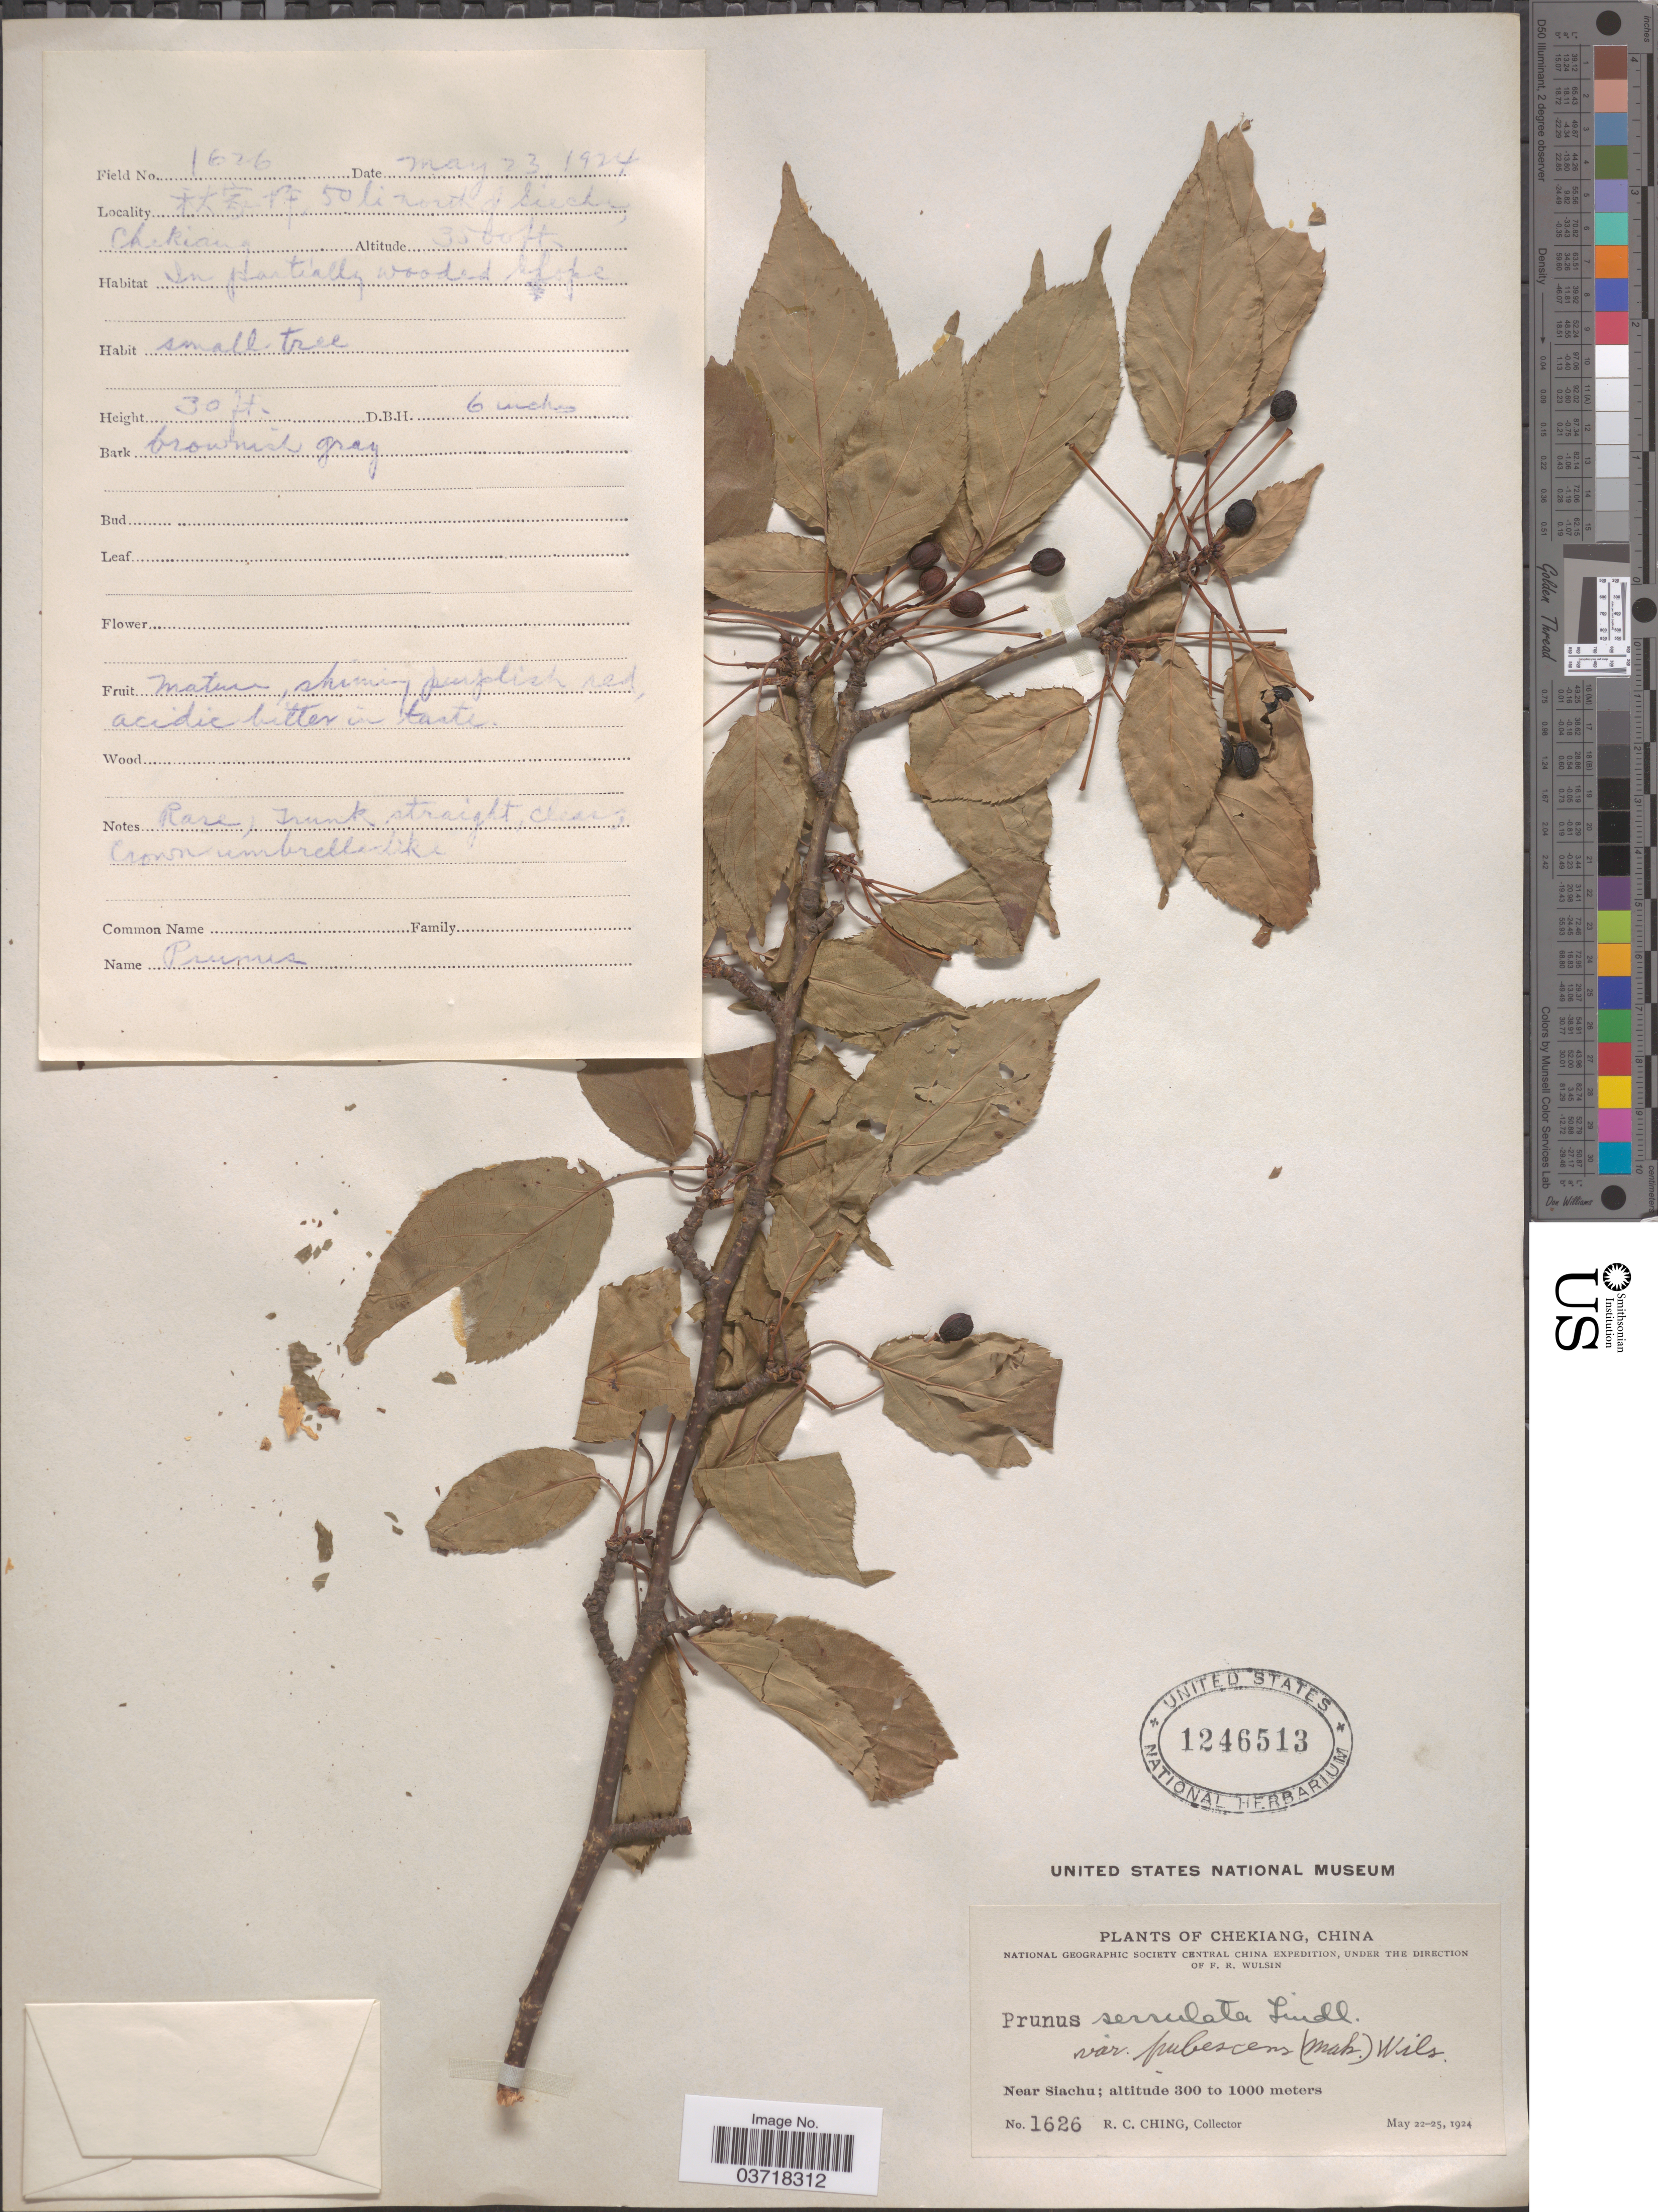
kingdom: Plantae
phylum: Tracheophyta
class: Magnoliopsida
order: Rosales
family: Rosaceae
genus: Prunus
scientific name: Prunus serrulata var. pubescens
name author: (Makino) Nakai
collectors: R. C. Ching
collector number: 1626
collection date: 1924-05-23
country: China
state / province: Zhejiang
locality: Chekiang. Near Siachu. X, 50 li north of Siachu.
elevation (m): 1067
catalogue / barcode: US 1246513